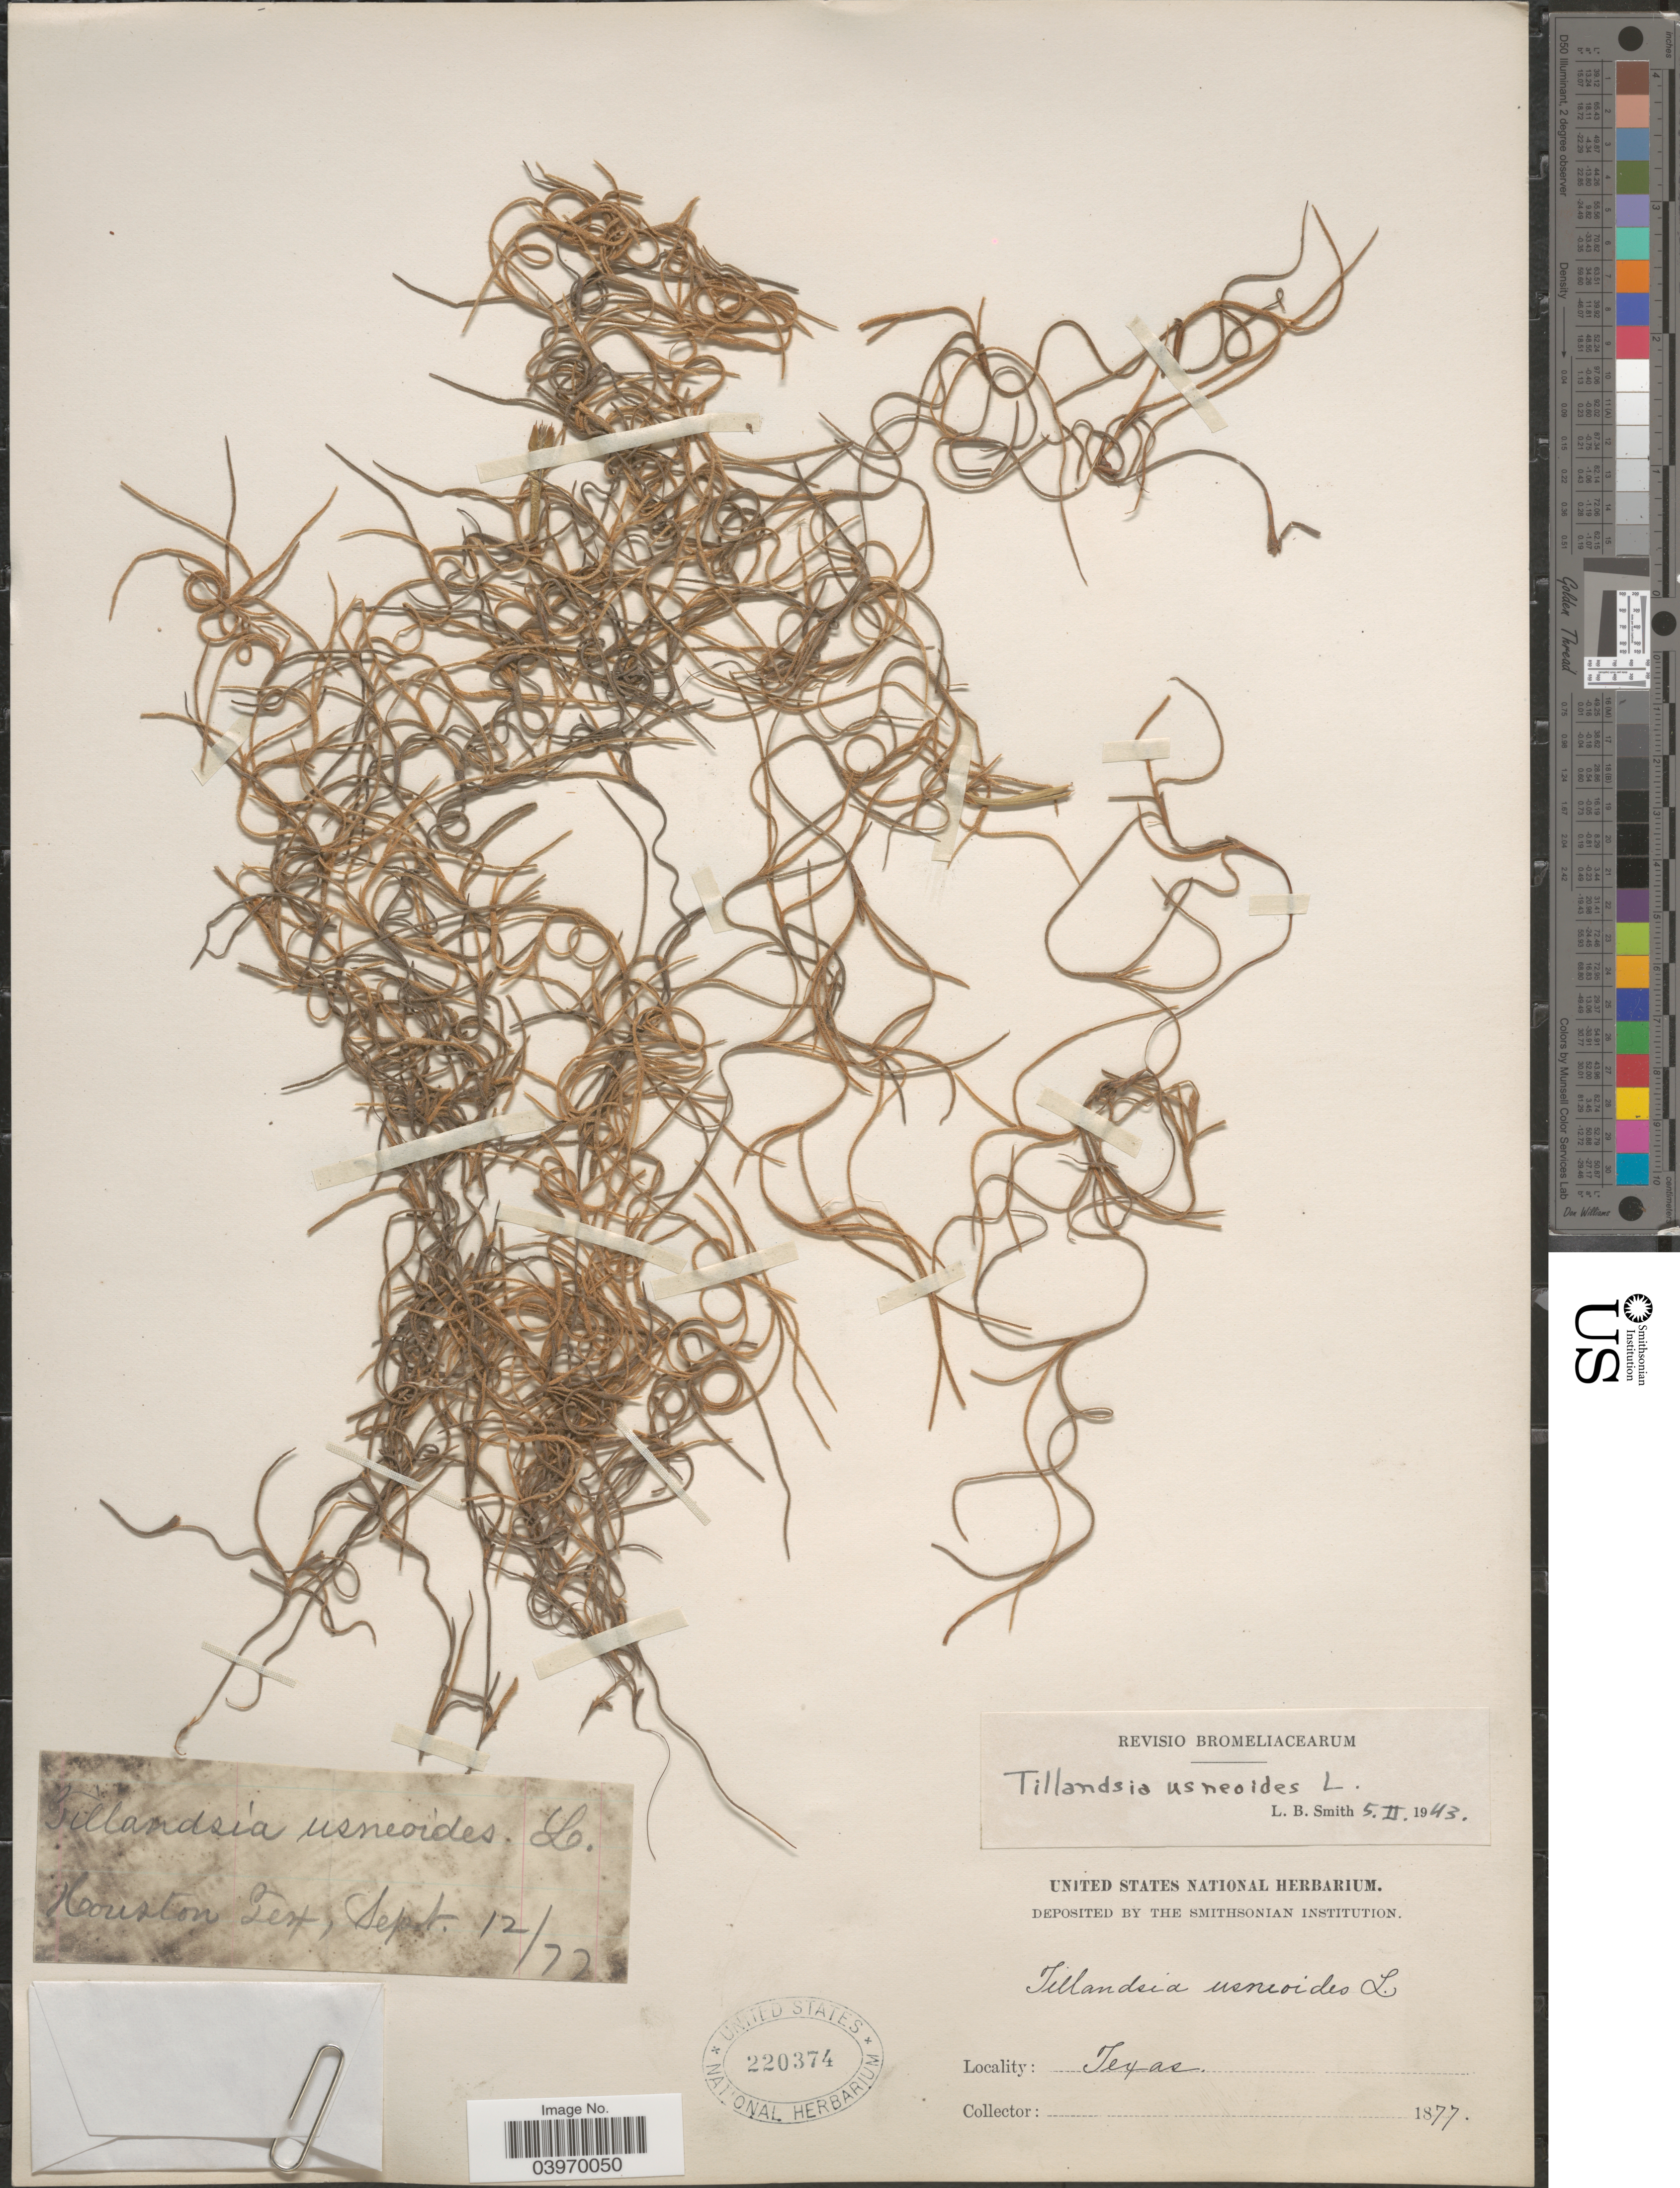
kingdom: Plantae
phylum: Tracheophyta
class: Liliopsida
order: Poales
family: Bromeliaceae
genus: Tillandsia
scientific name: Tillandsia usneoides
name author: (L.) L.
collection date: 1877-09-12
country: United States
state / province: Texas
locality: Houston.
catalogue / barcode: US 220374